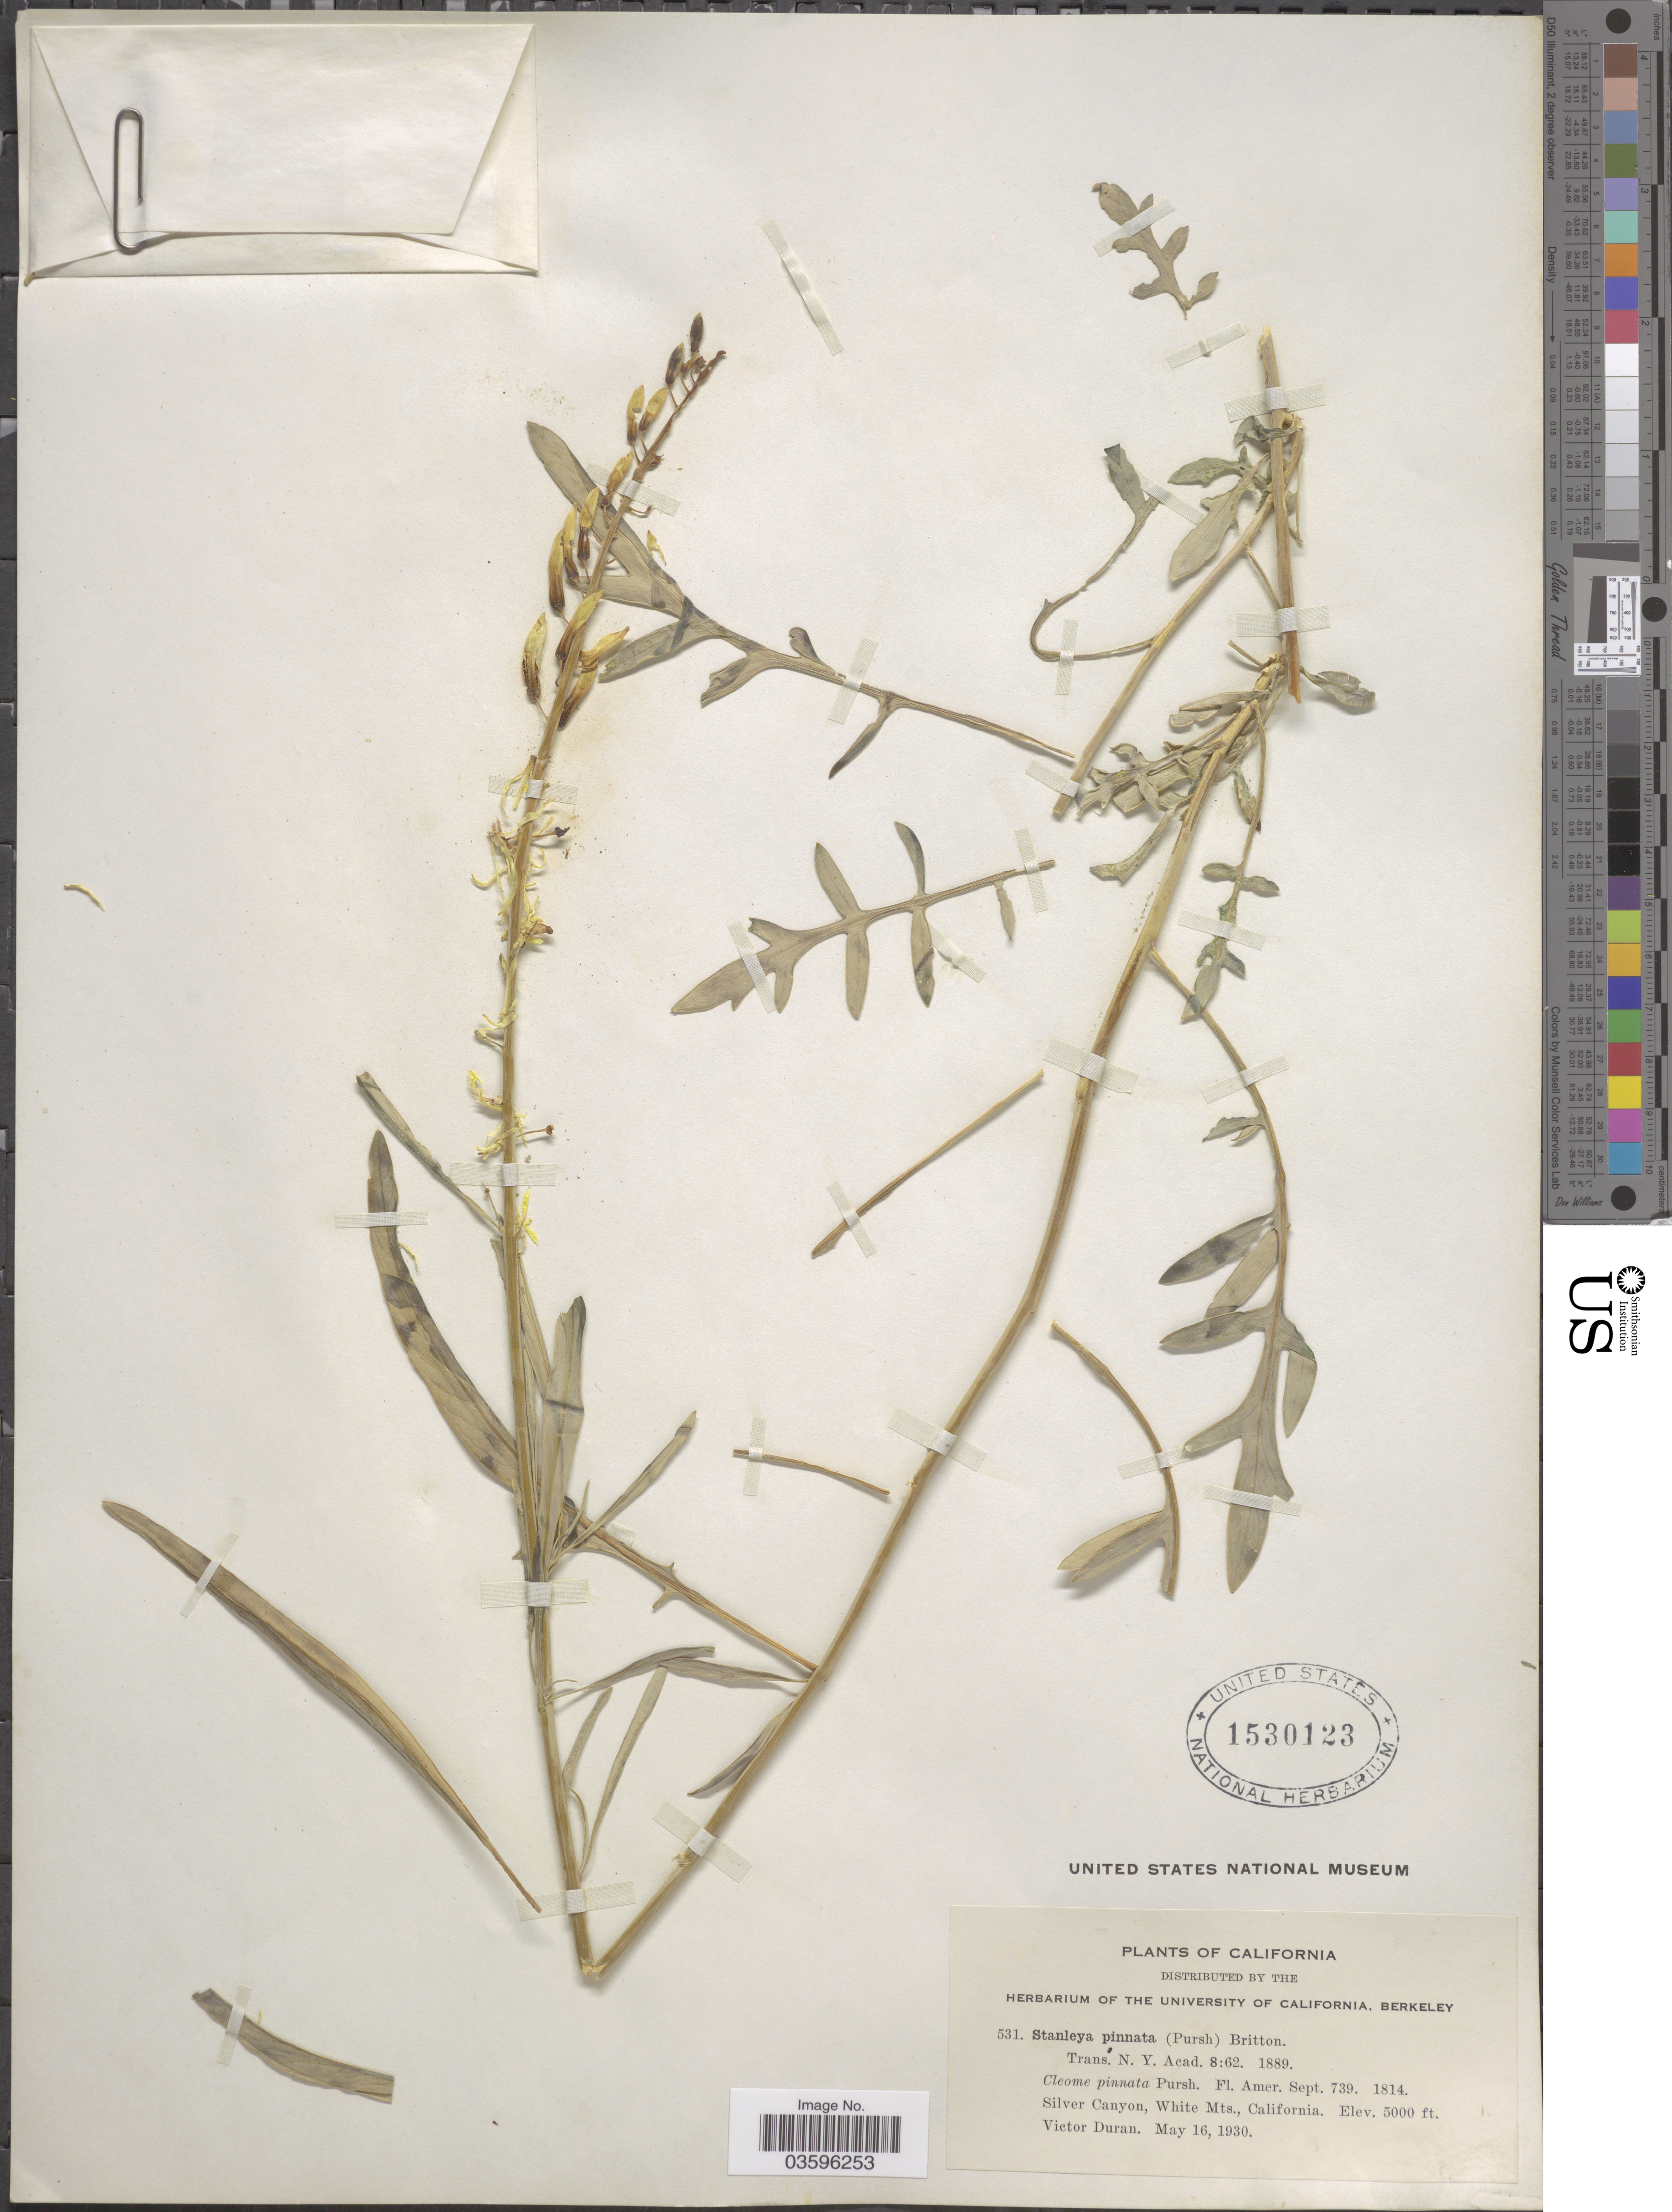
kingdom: Plantae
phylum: Tracheophyta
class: Magnoliopsida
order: Brassicales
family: Brassicaceae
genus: Stanleya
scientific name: Stanleya pinnata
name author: (Pursh) Britton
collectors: V. Duran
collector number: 531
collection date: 1930-05-16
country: United States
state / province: California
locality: Silver Canyon, White Mts.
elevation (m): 1524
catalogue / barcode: US 1530123